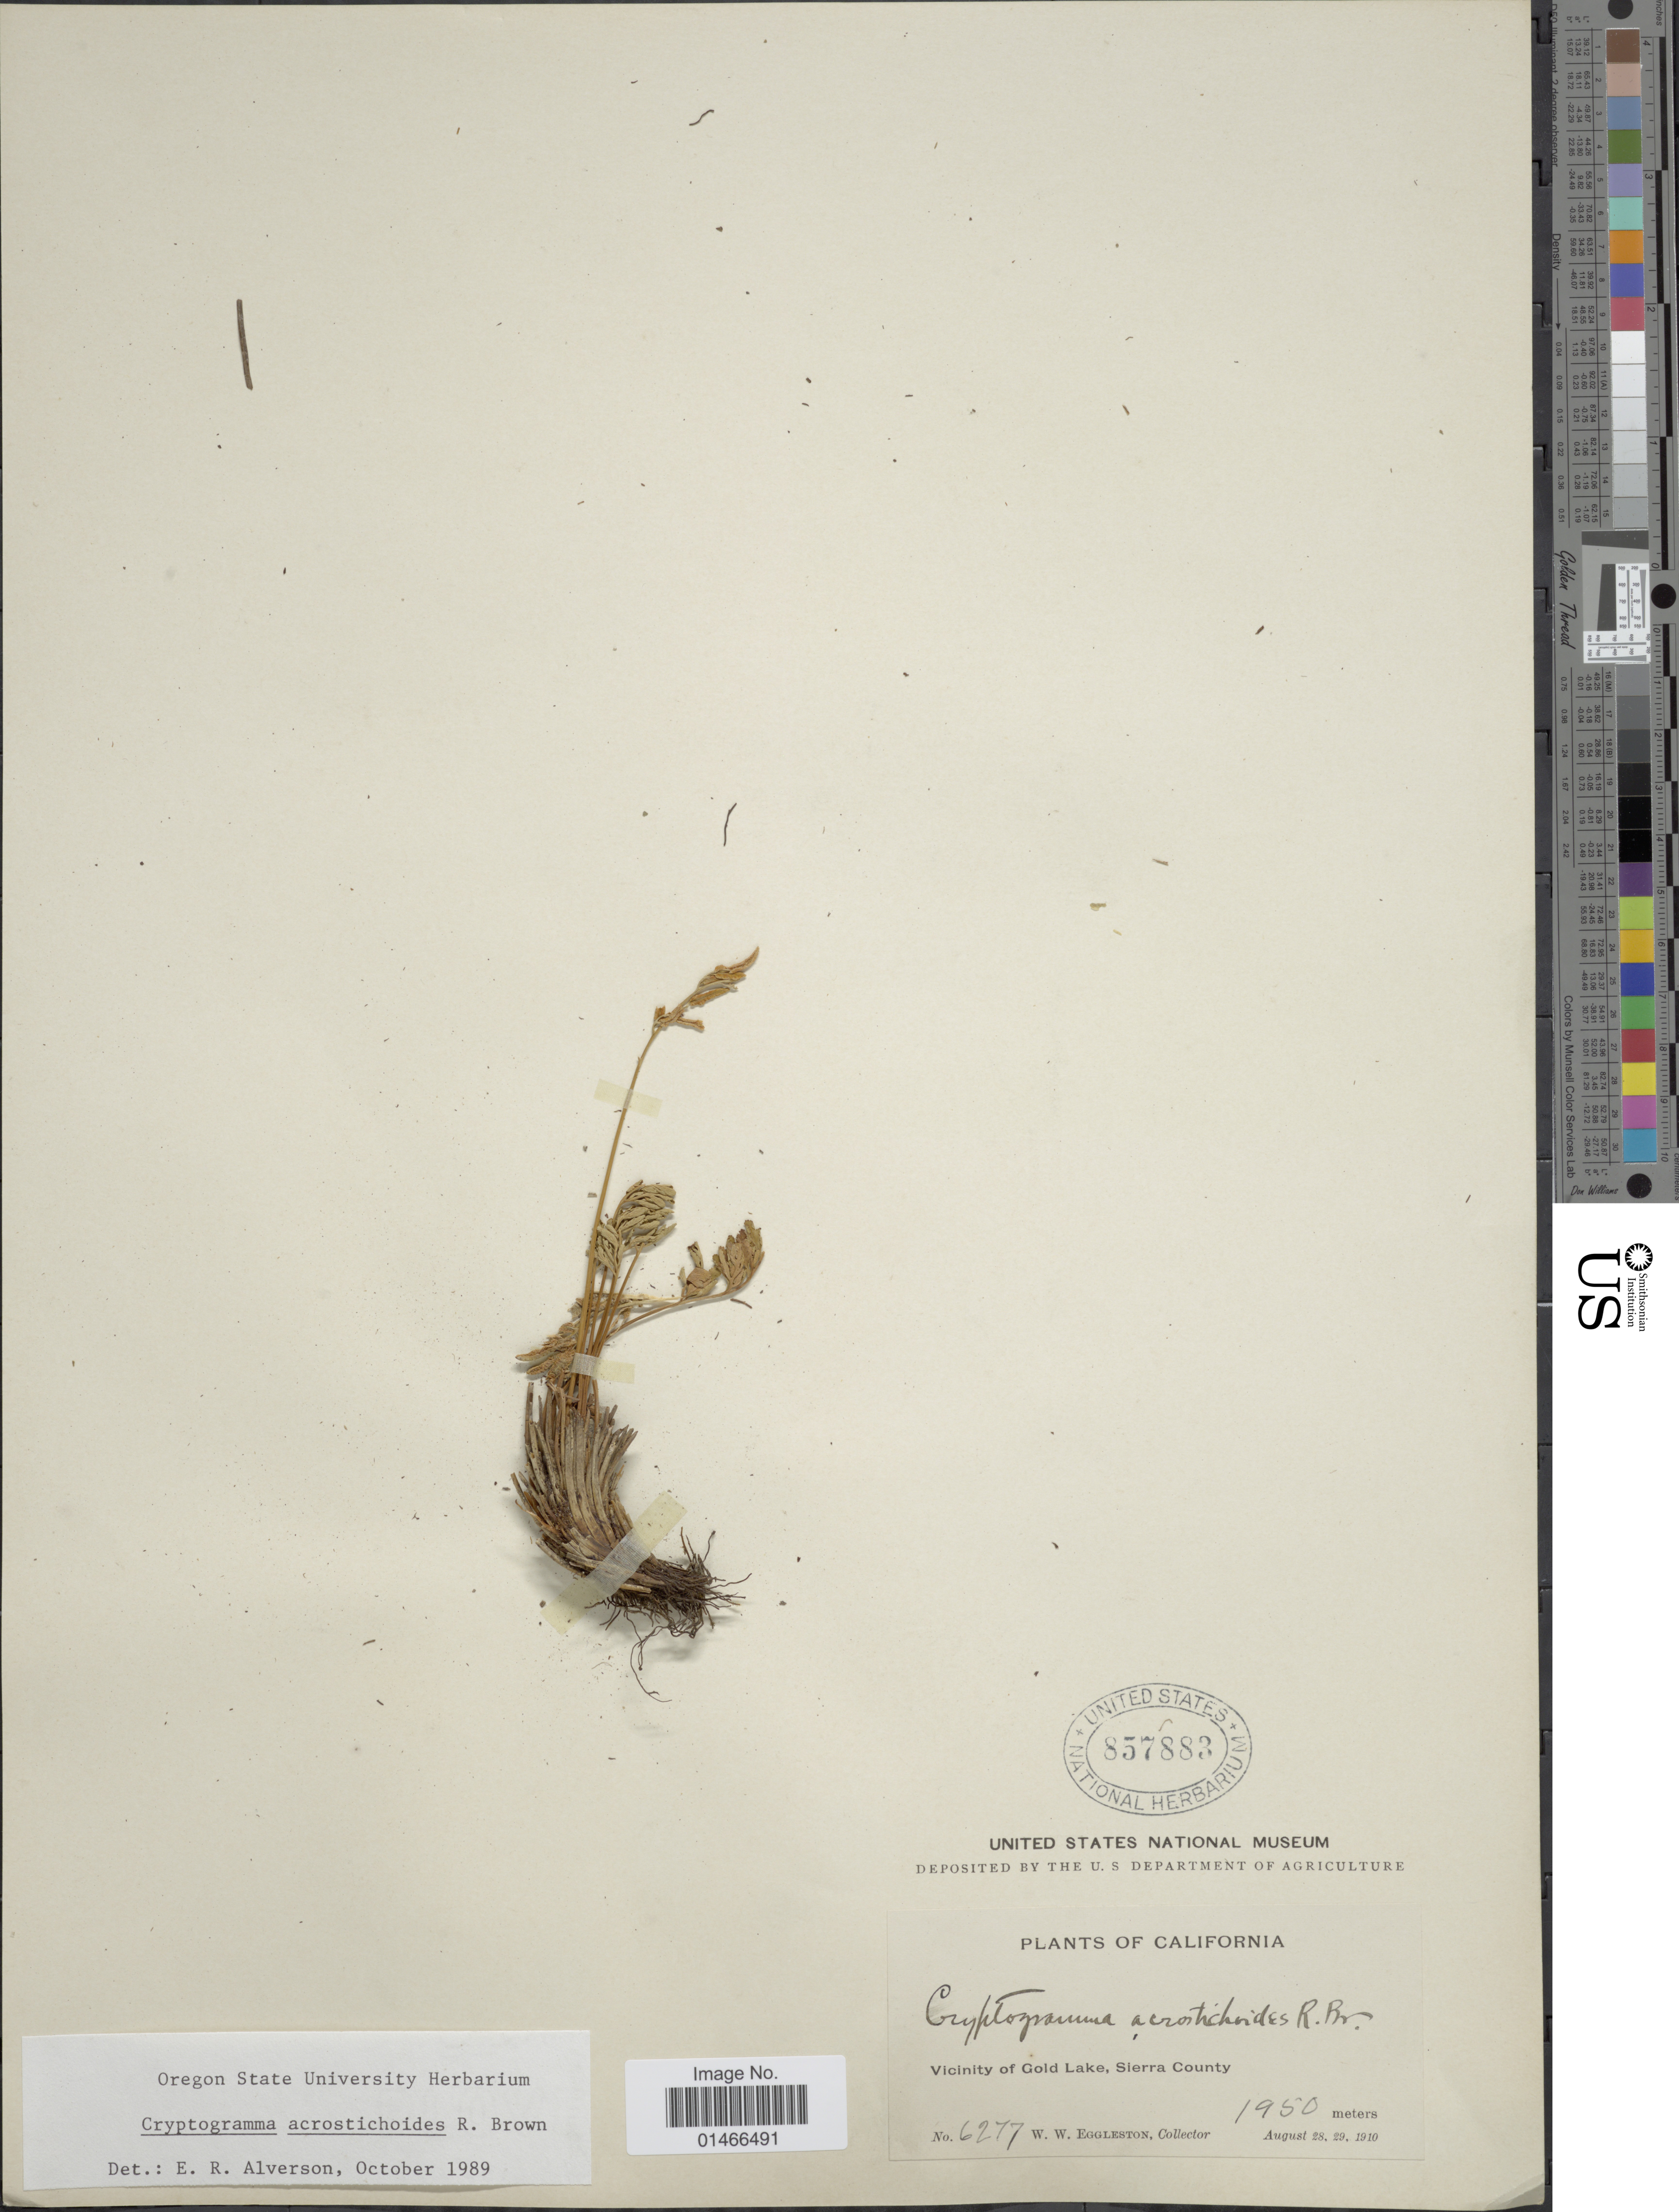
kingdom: Plantae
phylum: Tracheophyta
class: Polypodiopsida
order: Polypodiales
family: Pteridaceae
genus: Cryptogramma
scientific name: Cryptogramma acrostichoides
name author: R. Br.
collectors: W. W. Eggleston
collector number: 6277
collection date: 1910-08-28/1910-08-29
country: United States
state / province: California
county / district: Sierra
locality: Vicinity of Gold Lake, Sierra County.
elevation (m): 1950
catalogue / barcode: US 857883